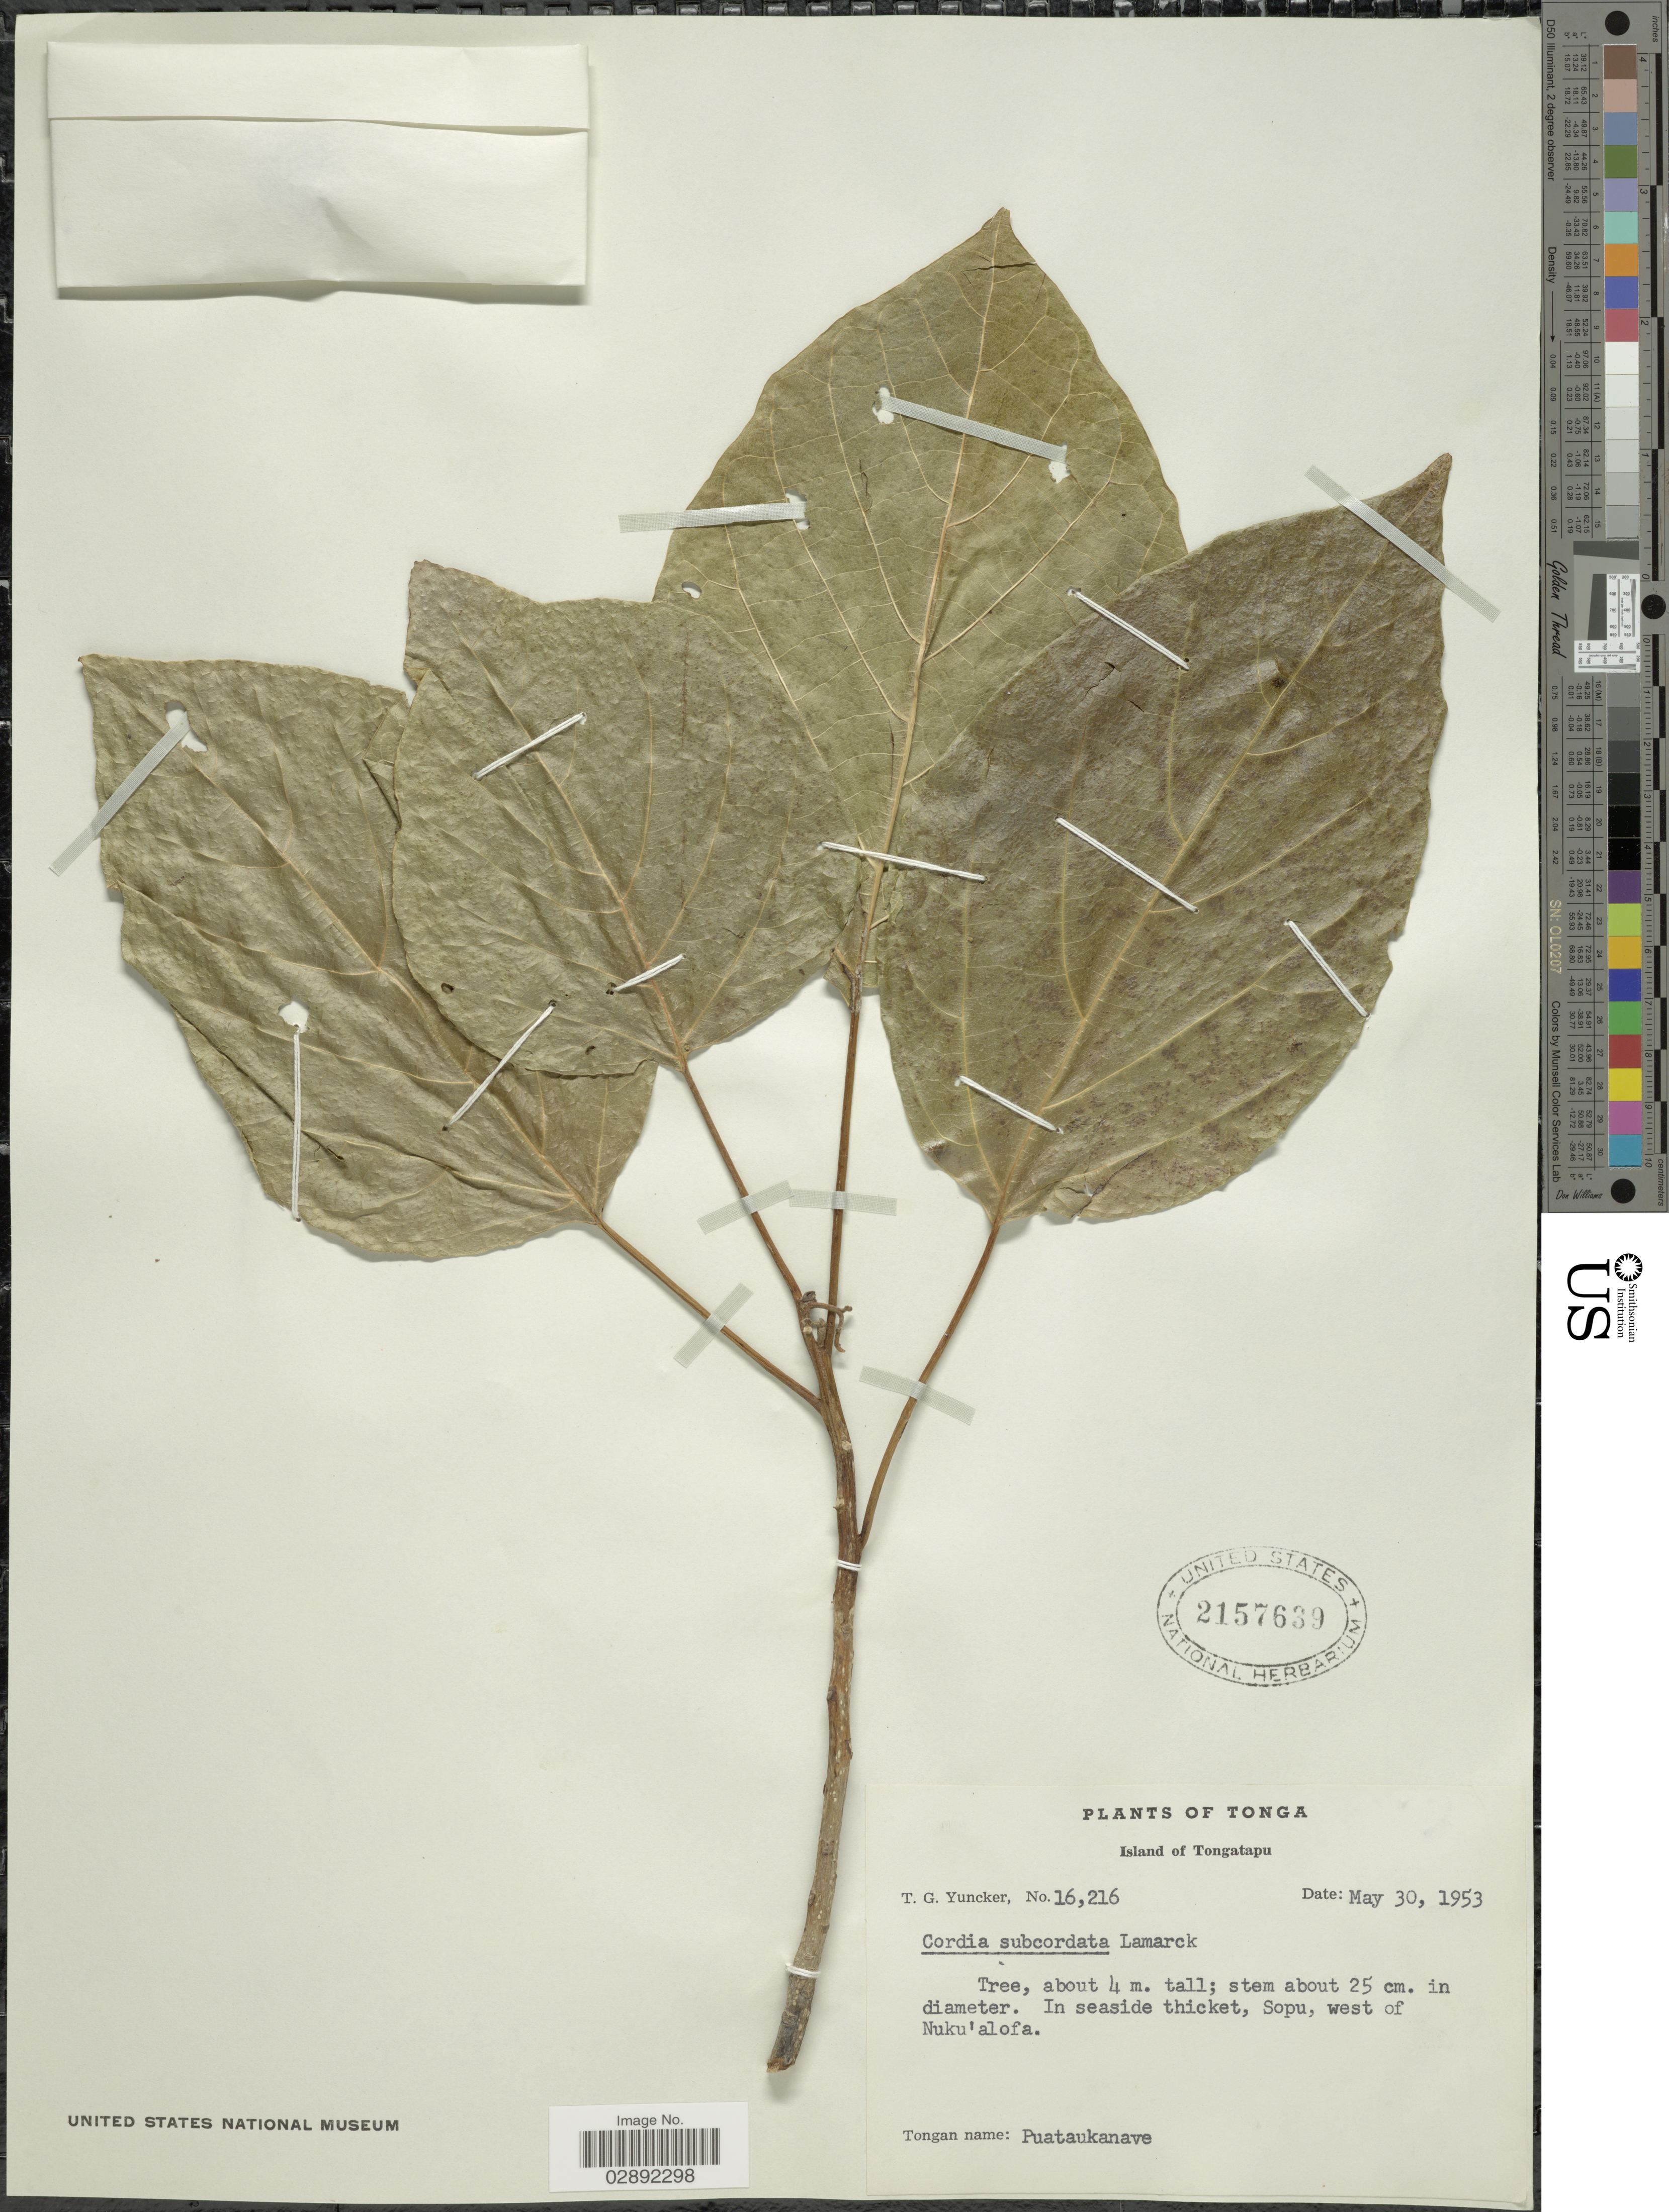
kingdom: Plantae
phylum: Tracheophyta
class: Magnoliopsida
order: Boraginales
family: Cordiaceae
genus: Cordia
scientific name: Cordia subcordata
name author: Lam.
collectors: T. G. Yuncker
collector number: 16216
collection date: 1953-05-30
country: Tonga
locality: Island of Tongatapu. Sopu, west of Nuku'alofa.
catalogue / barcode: US 2157639